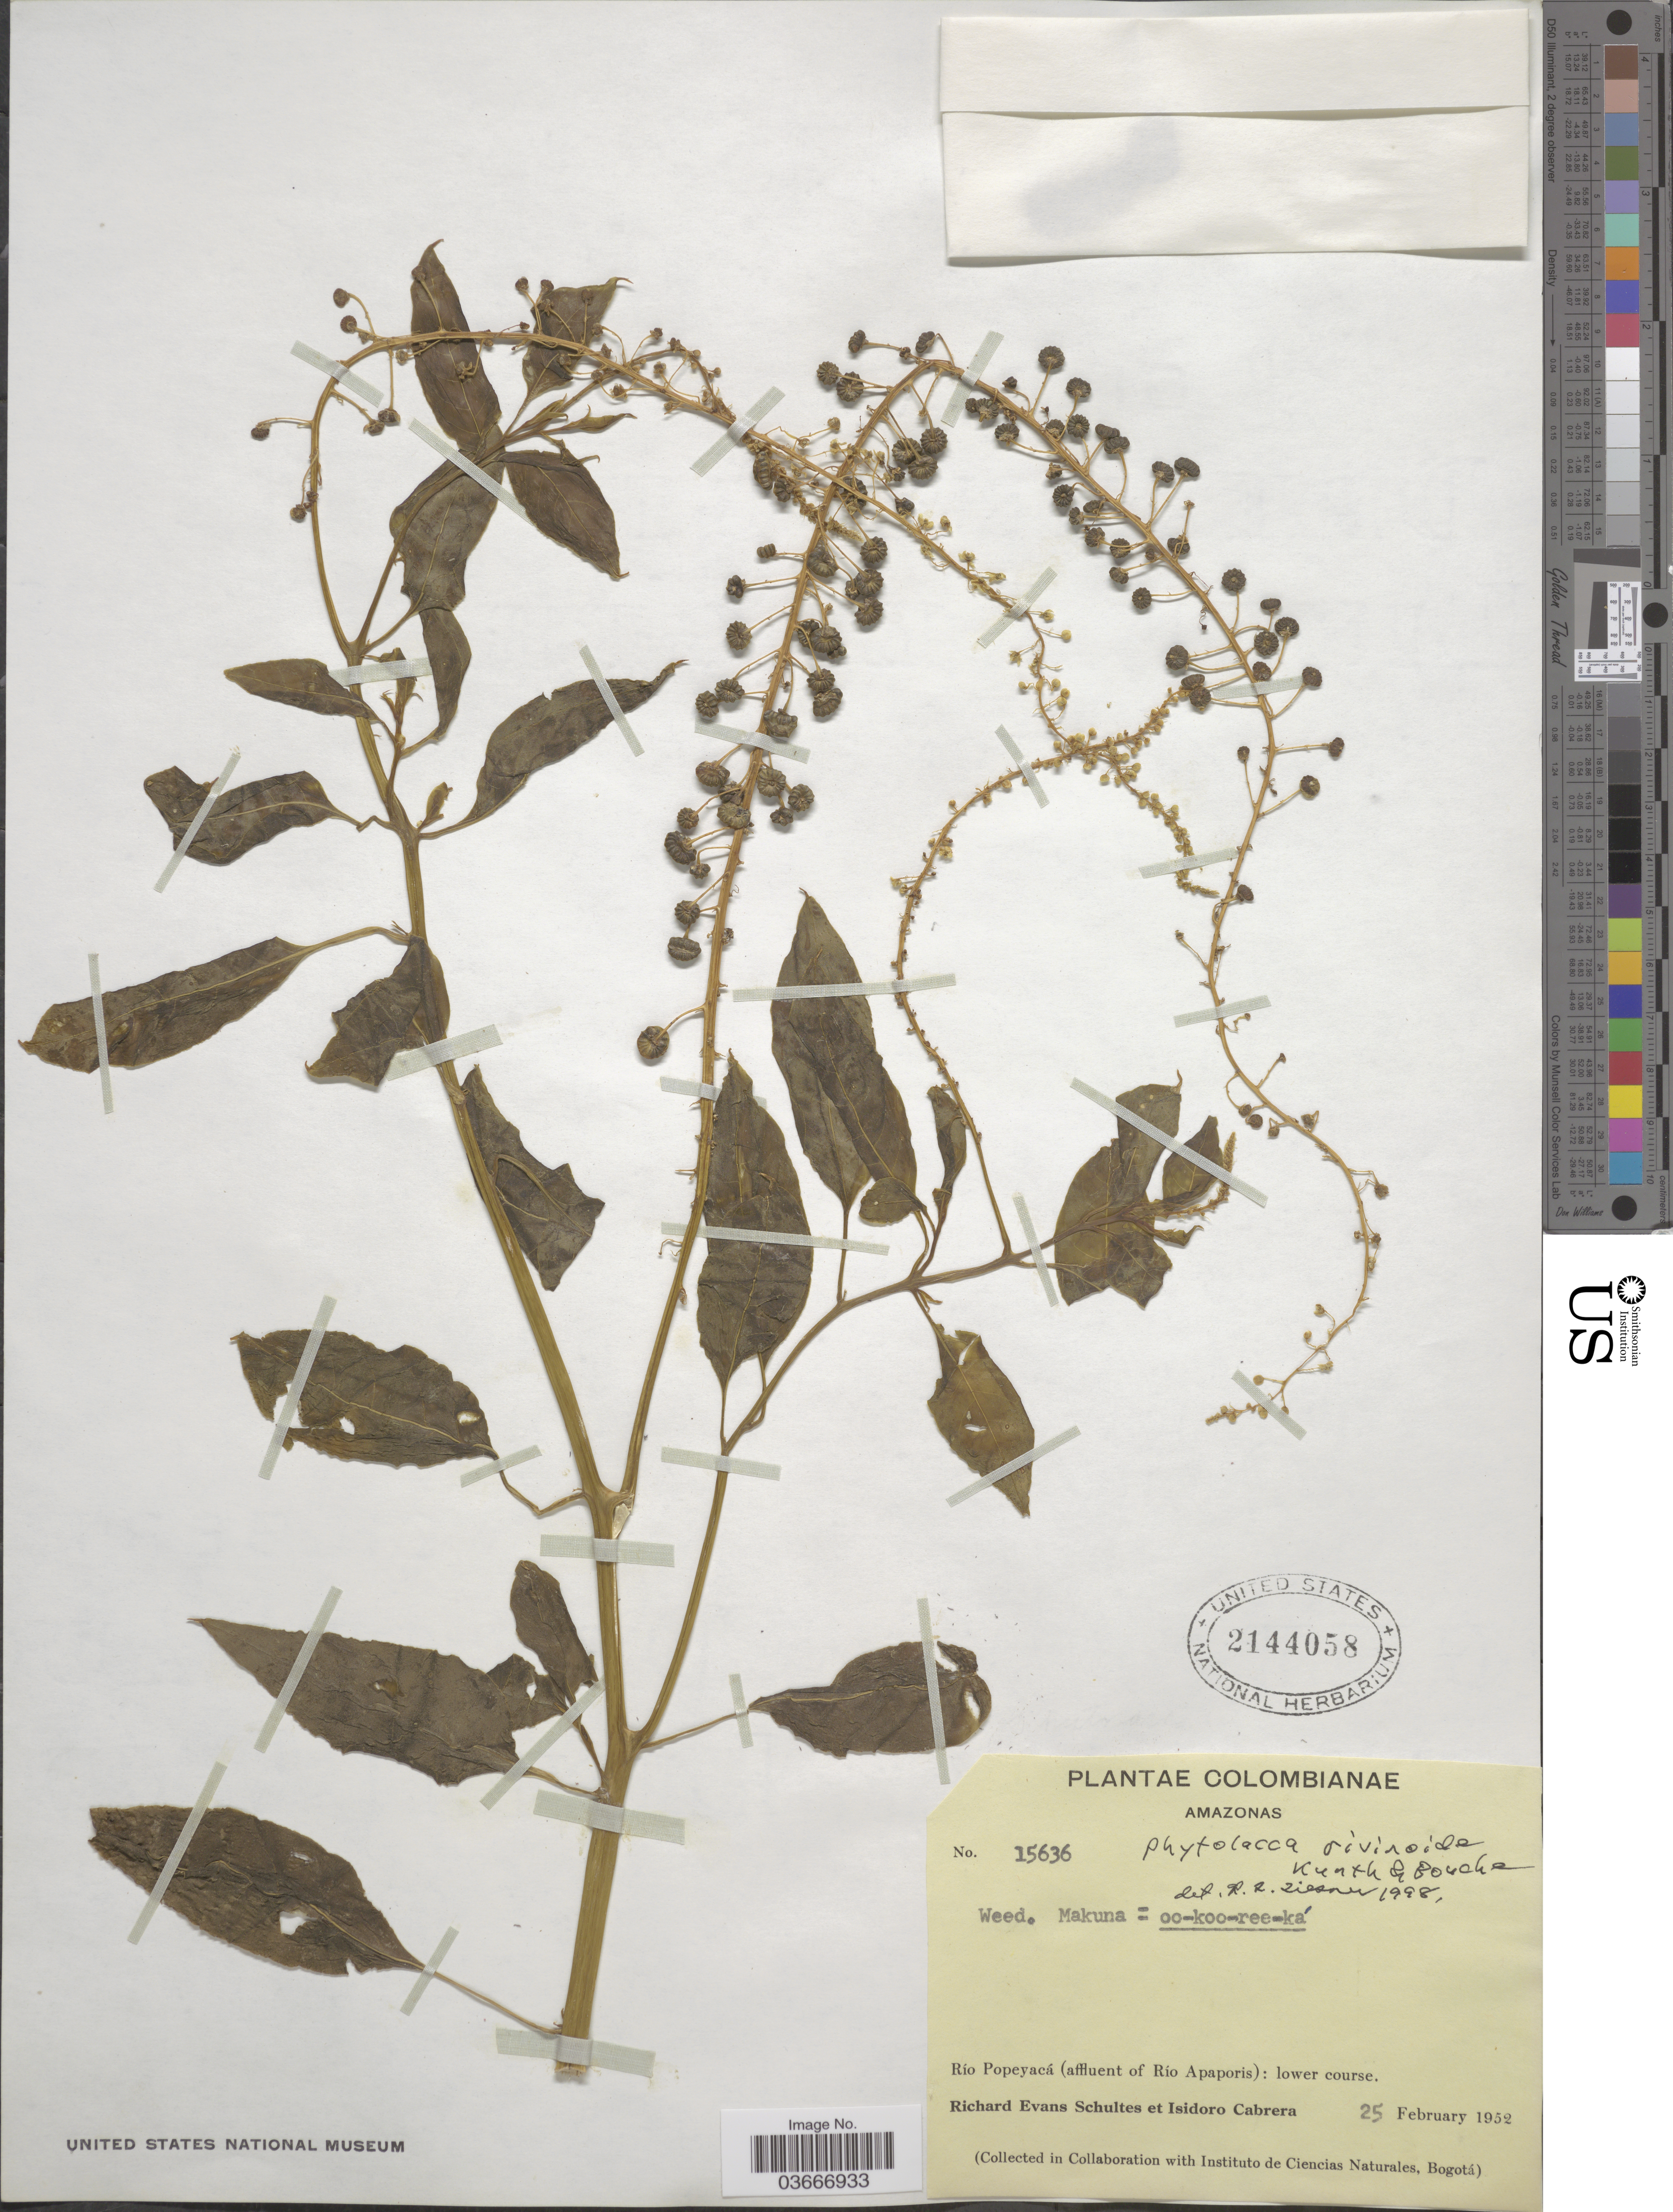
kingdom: Plantae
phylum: Tracheophyta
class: Magnoliopsida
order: Caryophyllales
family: Phytolaccaceae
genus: Phytolacca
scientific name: Phytolacca rivinoides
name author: Kunth & C.D. Bouché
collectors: R. E. Schultes & I. Cabrera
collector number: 15636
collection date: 1952-02-25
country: Colombia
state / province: Amazônas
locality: Río Popeyacá (affluent of Río Apaporis): lower course.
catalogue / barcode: US 2144058